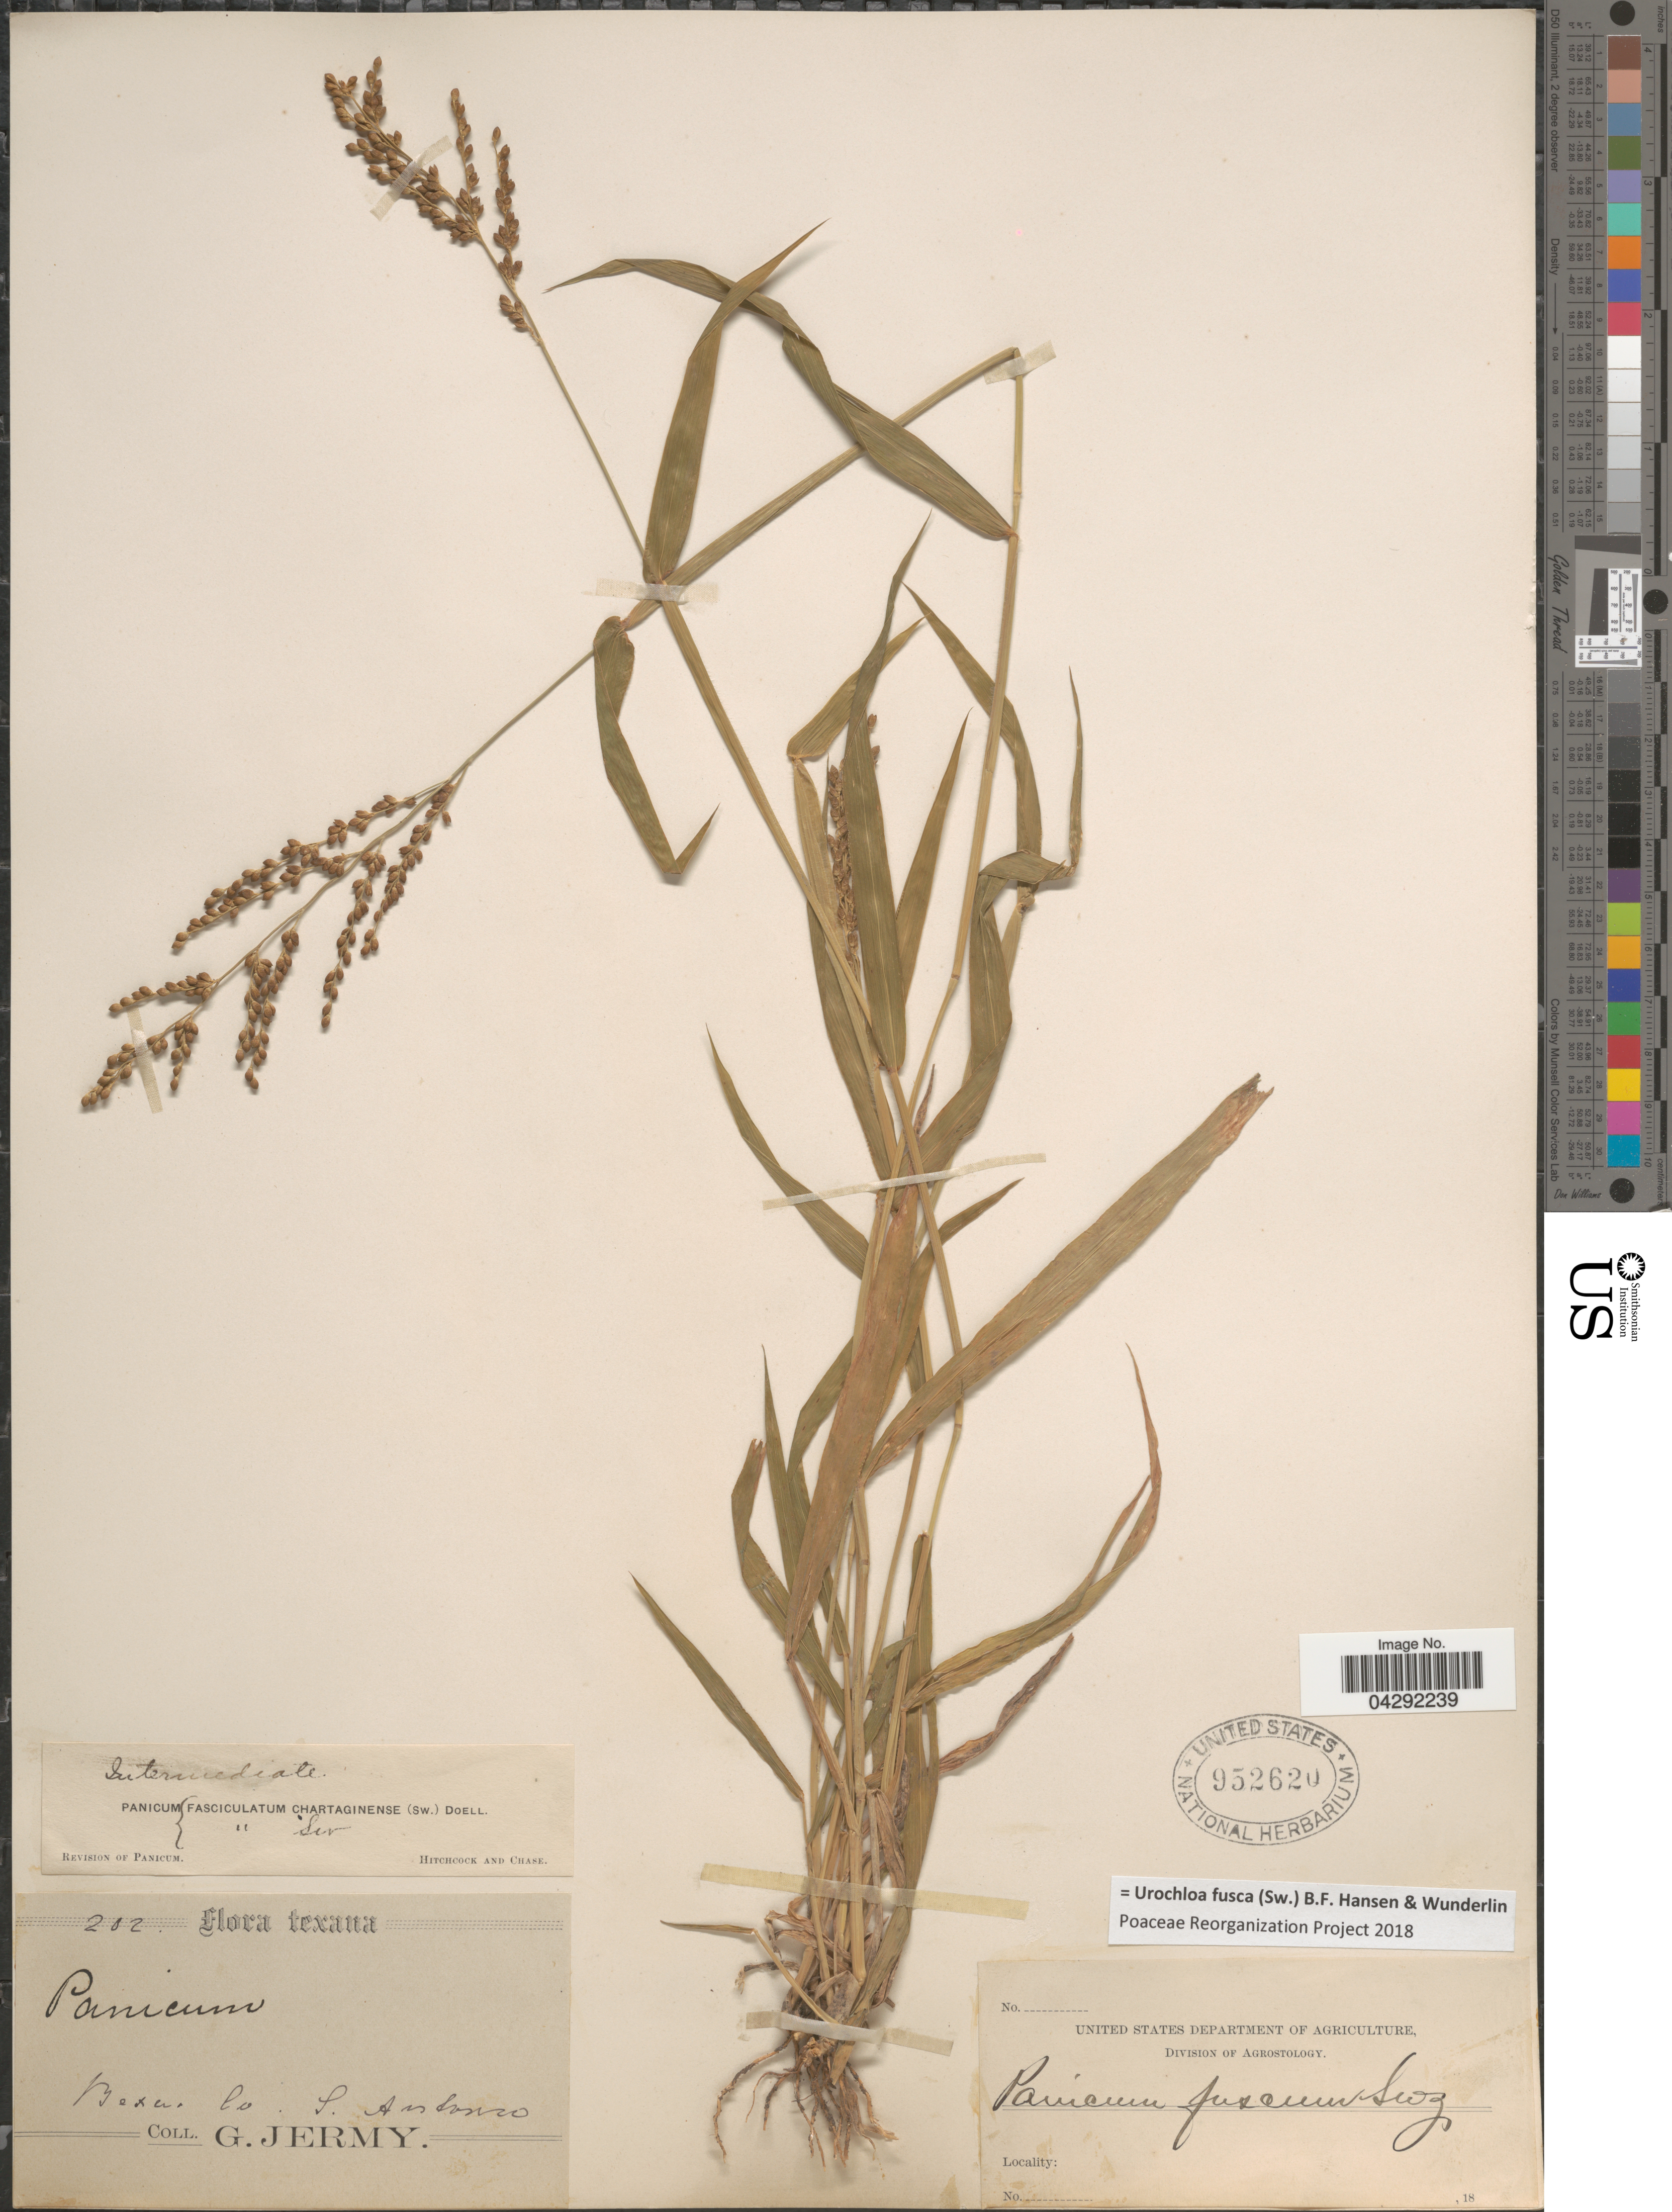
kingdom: Plantae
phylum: Tracheophyta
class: Liliopsida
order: Poales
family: Poaceae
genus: Urochloa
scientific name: Urochloa fusca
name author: (Sw.) B.F. Hansen & Wunderlin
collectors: G. Jermy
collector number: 202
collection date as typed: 18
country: United States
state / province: Texas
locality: Texana. Bexar Co. S. Antonio.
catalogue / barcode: US 952620